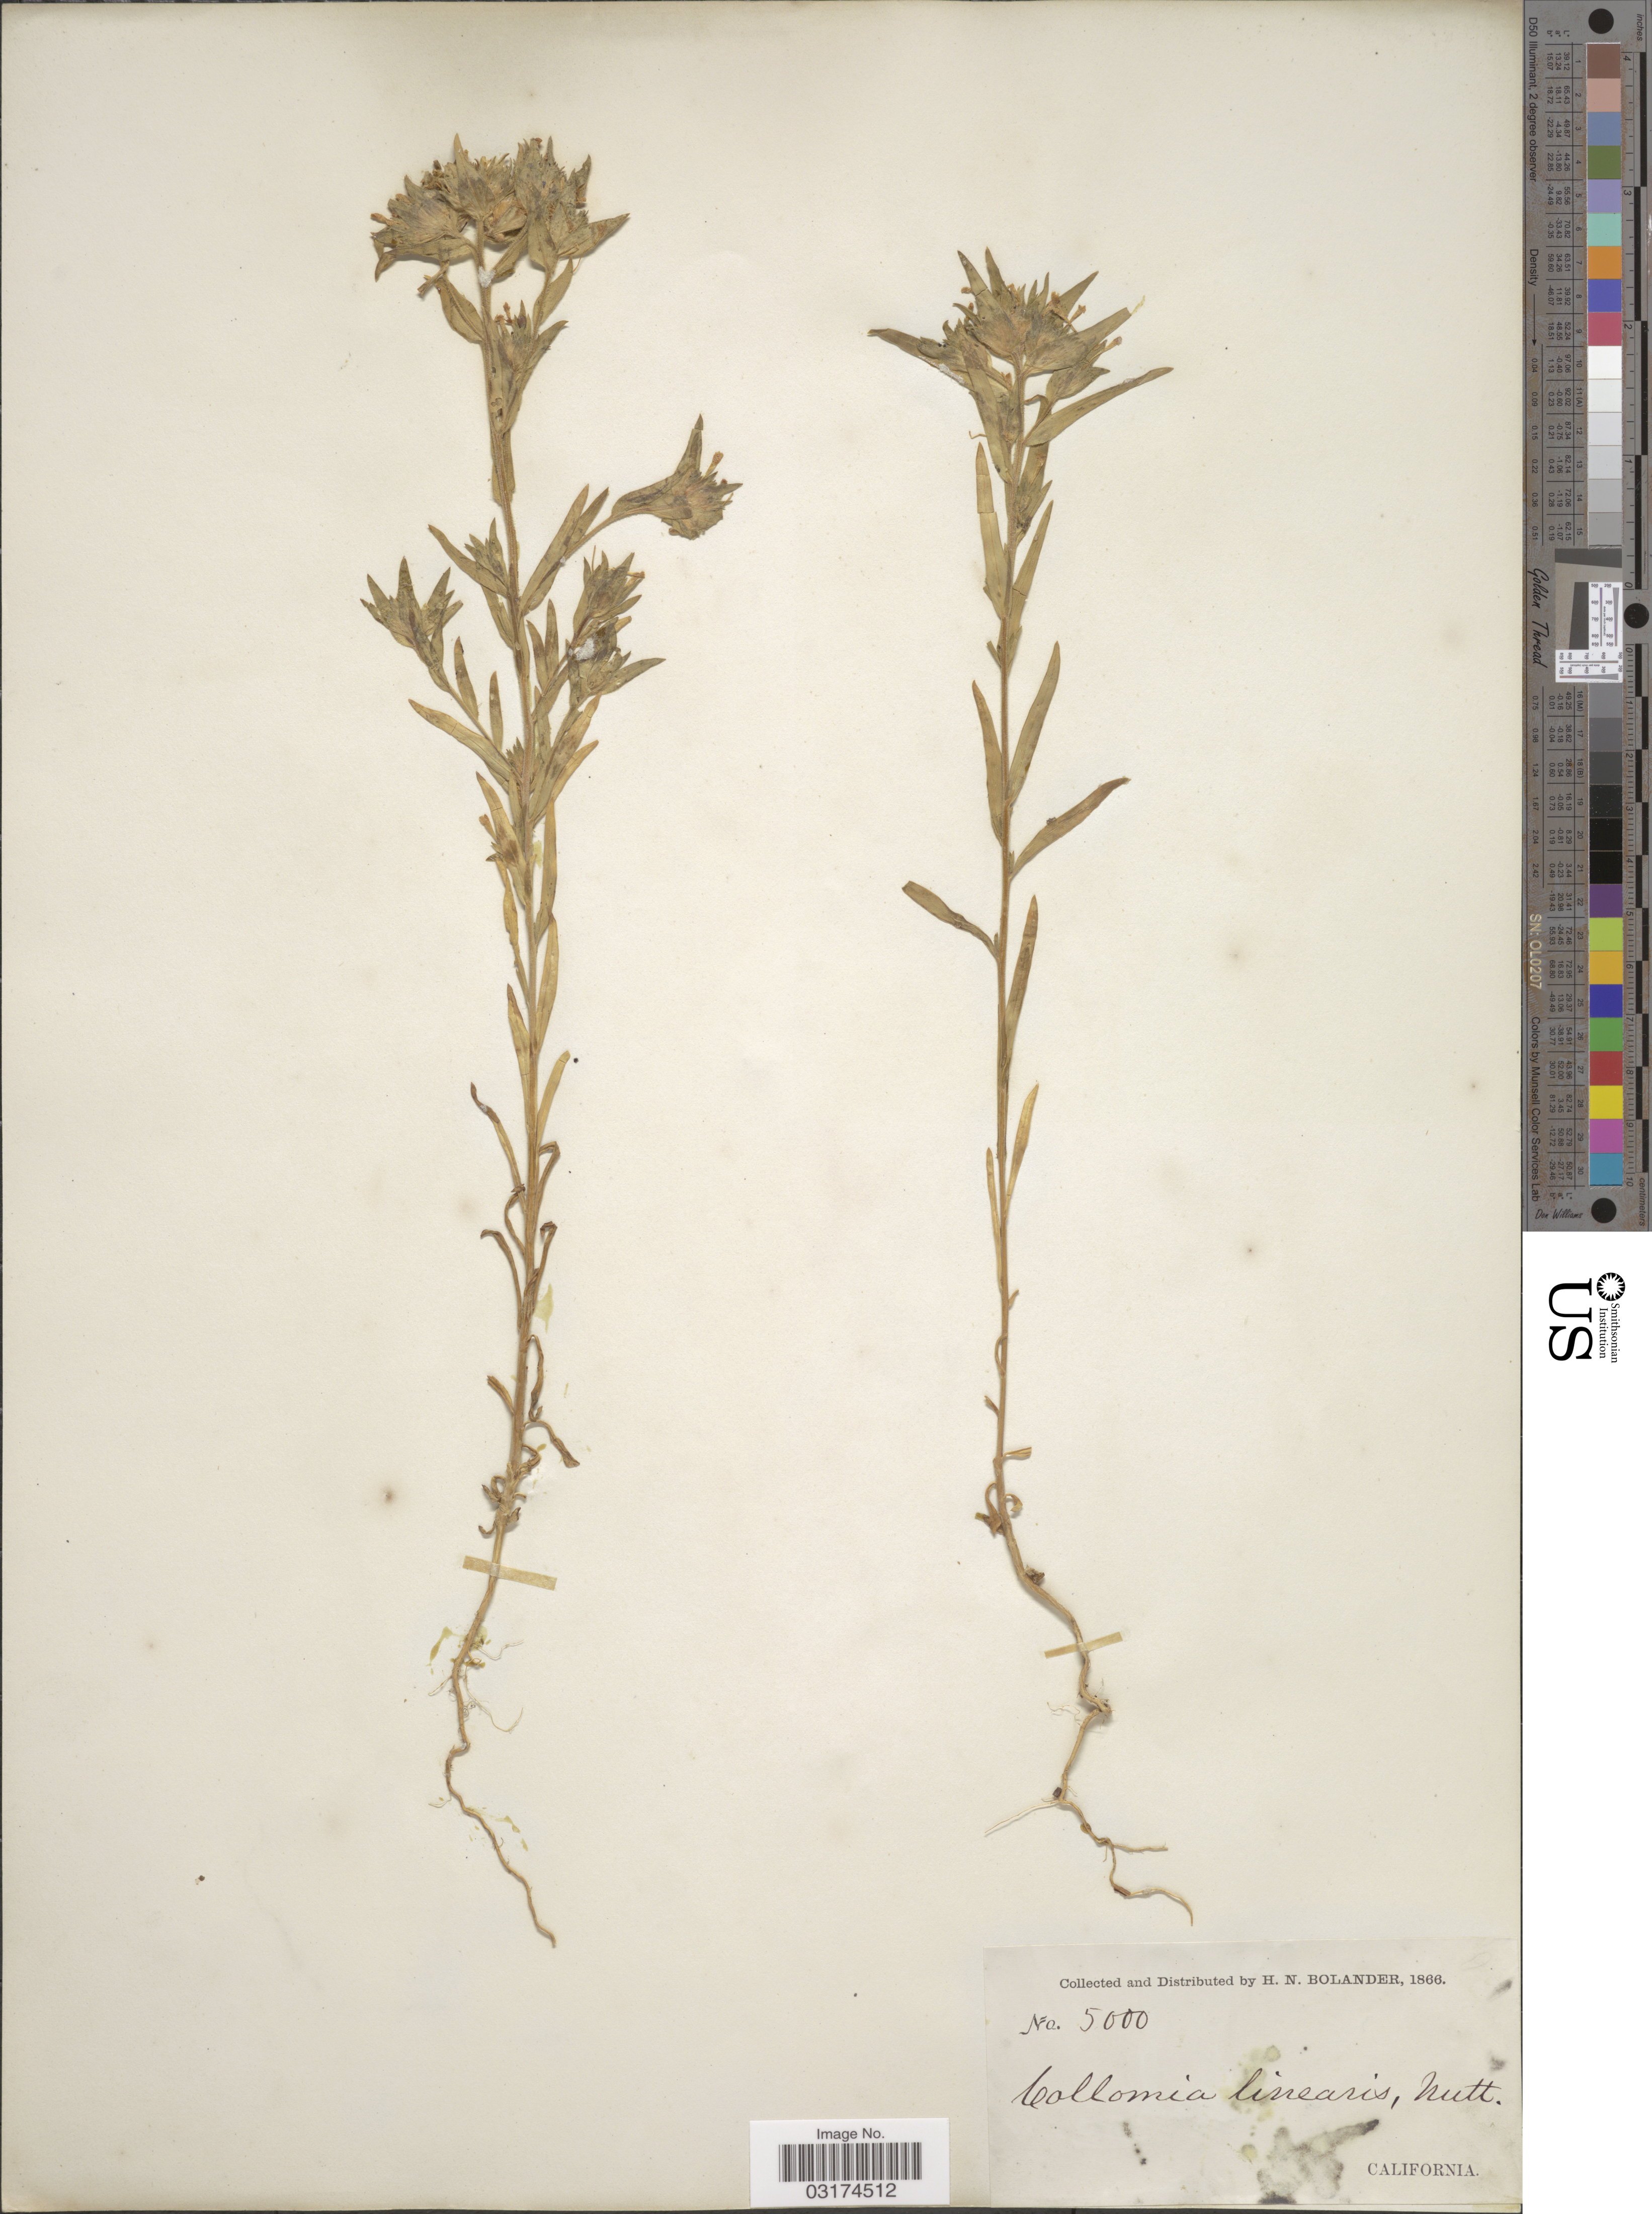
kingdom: Plantae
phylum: Tracheophyta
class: Magnoliopsida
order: Ericales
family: Polemoniaceae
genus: Collomia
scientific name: Collomia linearis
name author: Nutt.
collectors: H. Bolander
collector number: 5000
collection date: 1866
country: United States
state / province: California